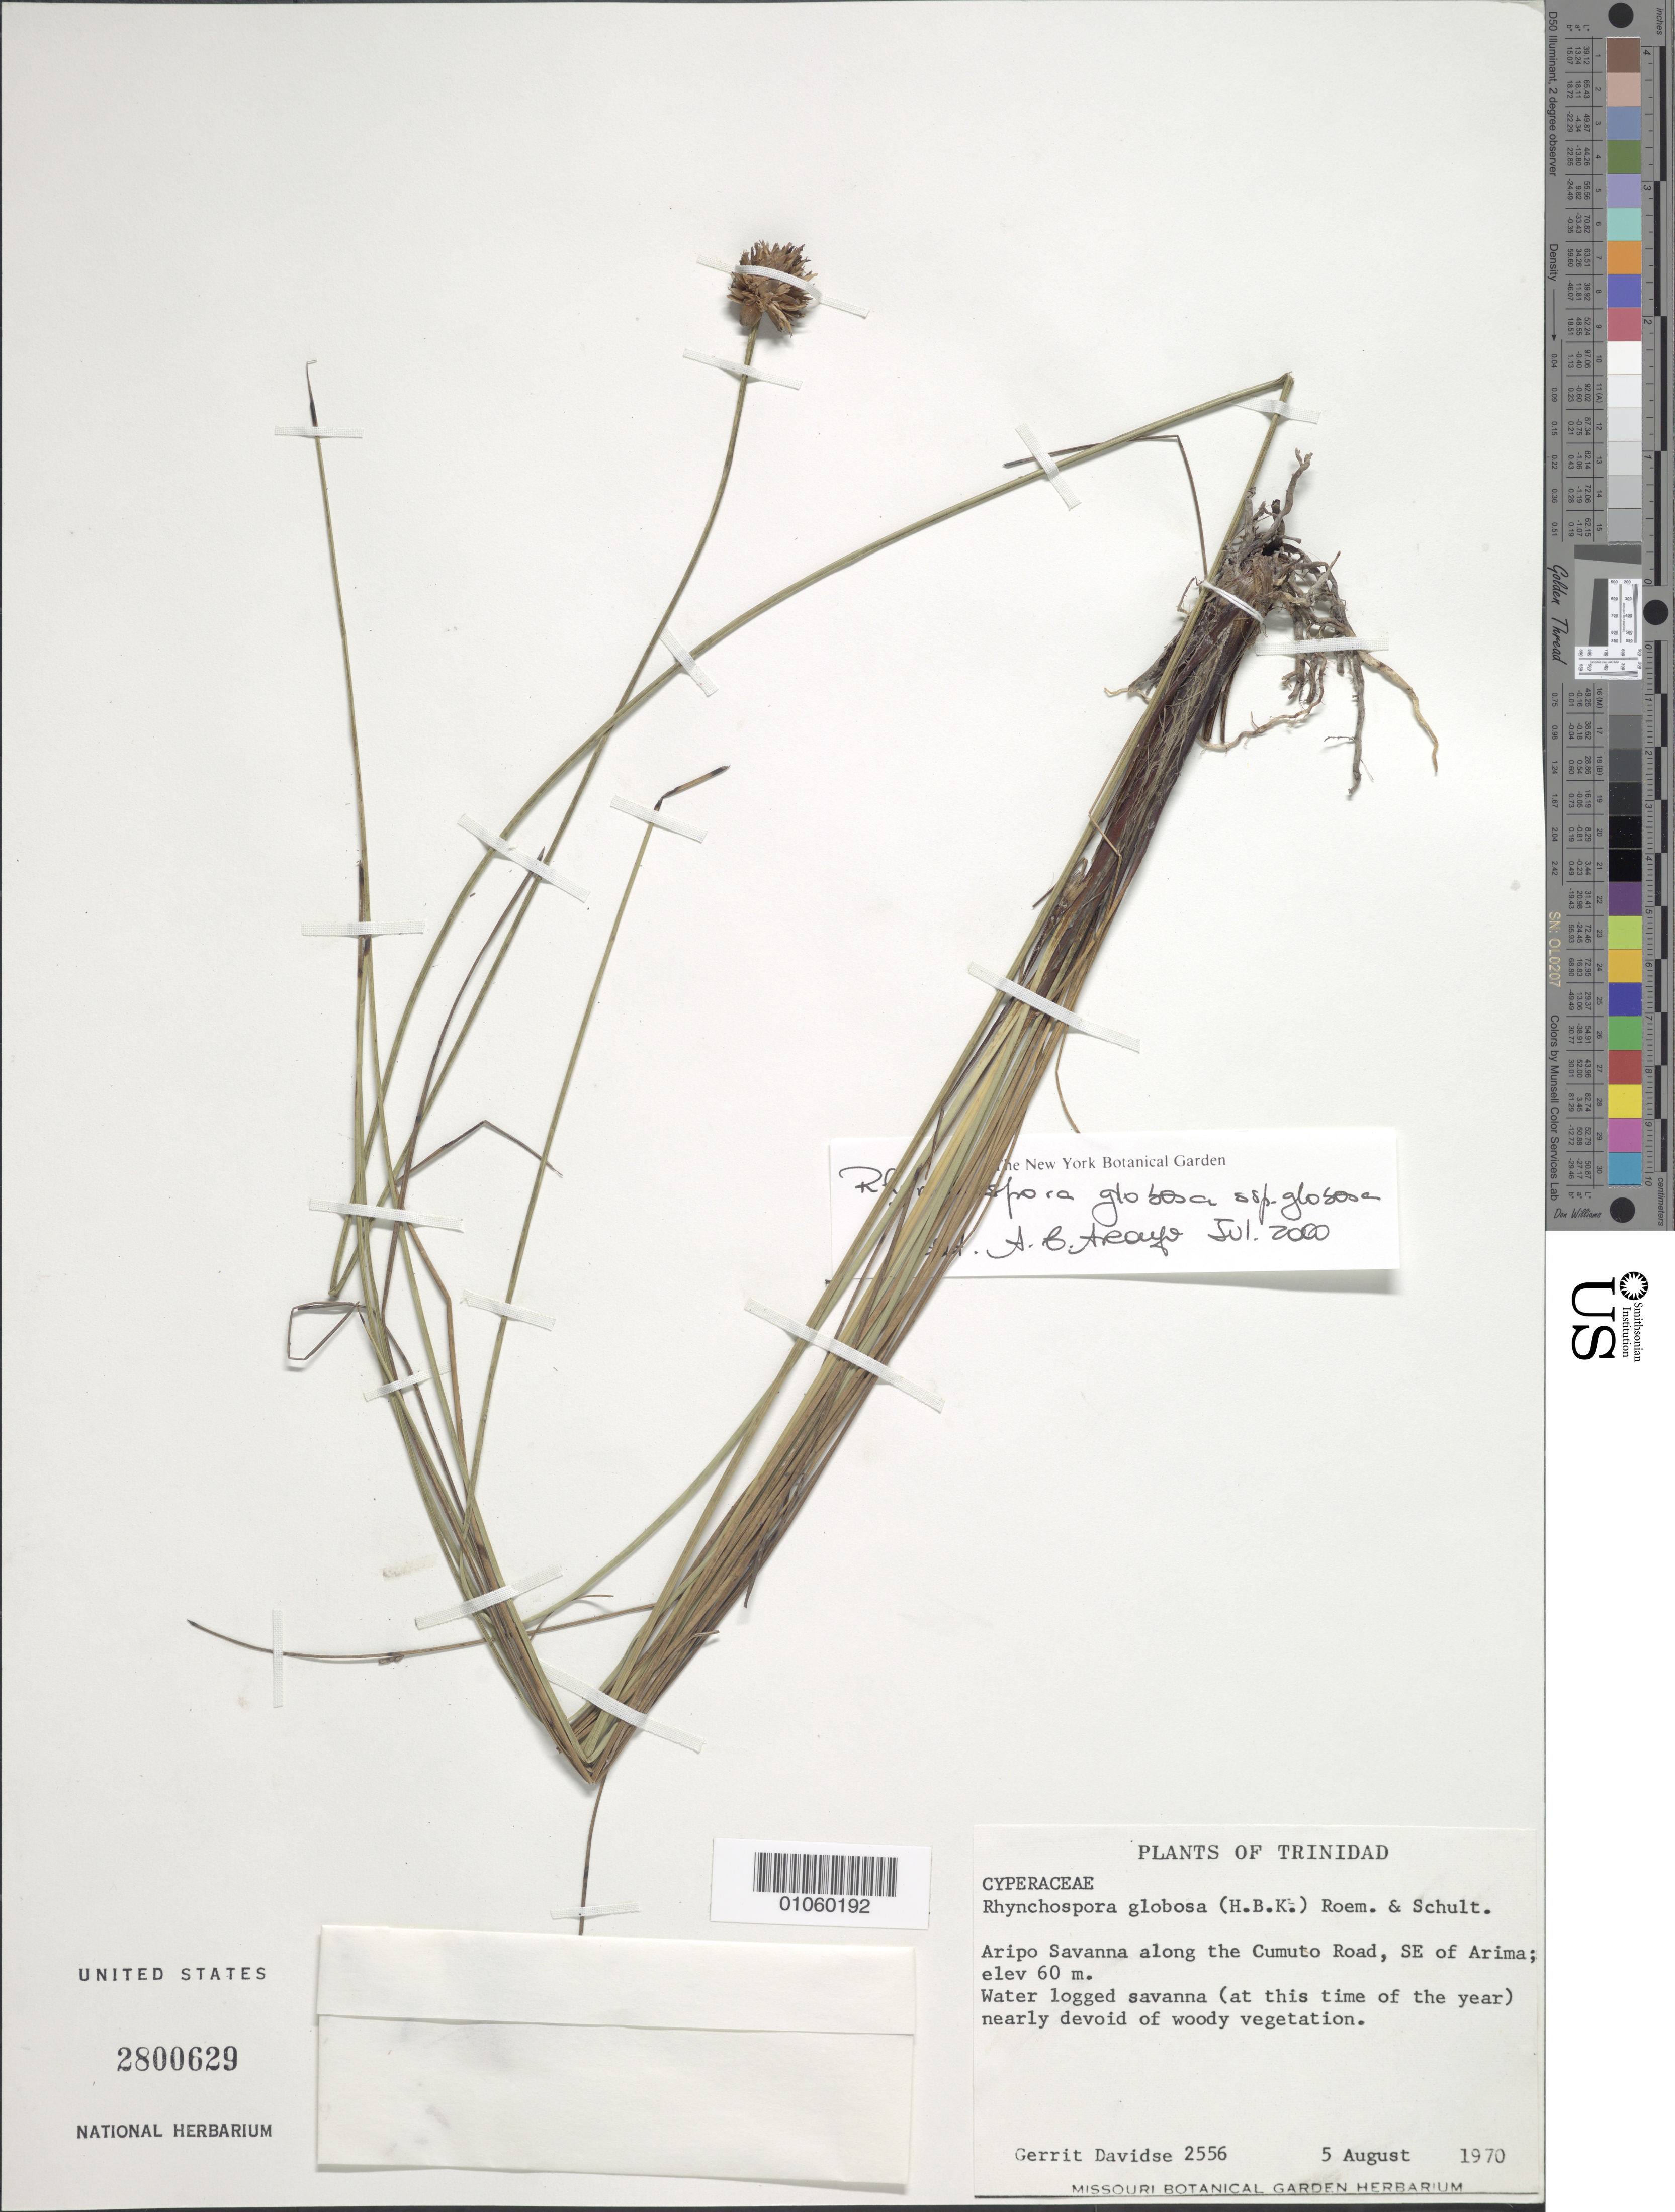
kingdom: Plantae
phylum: Tracheophyta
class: Liliopsida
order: Poales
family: Cyperaceae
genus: Rhynchospora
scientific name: Rhynchospora globosa var. globosa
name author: (Kunth) Roem. & Schult.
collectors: G. Davidse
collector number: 2556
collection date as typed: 05 Aug 1970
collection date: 1970-08-05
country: Trinidad and Tobago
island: Trinidad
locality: Aripo Savanna along the Cumuto Road, SE of Arima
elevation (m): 60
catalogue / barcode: US 2800629